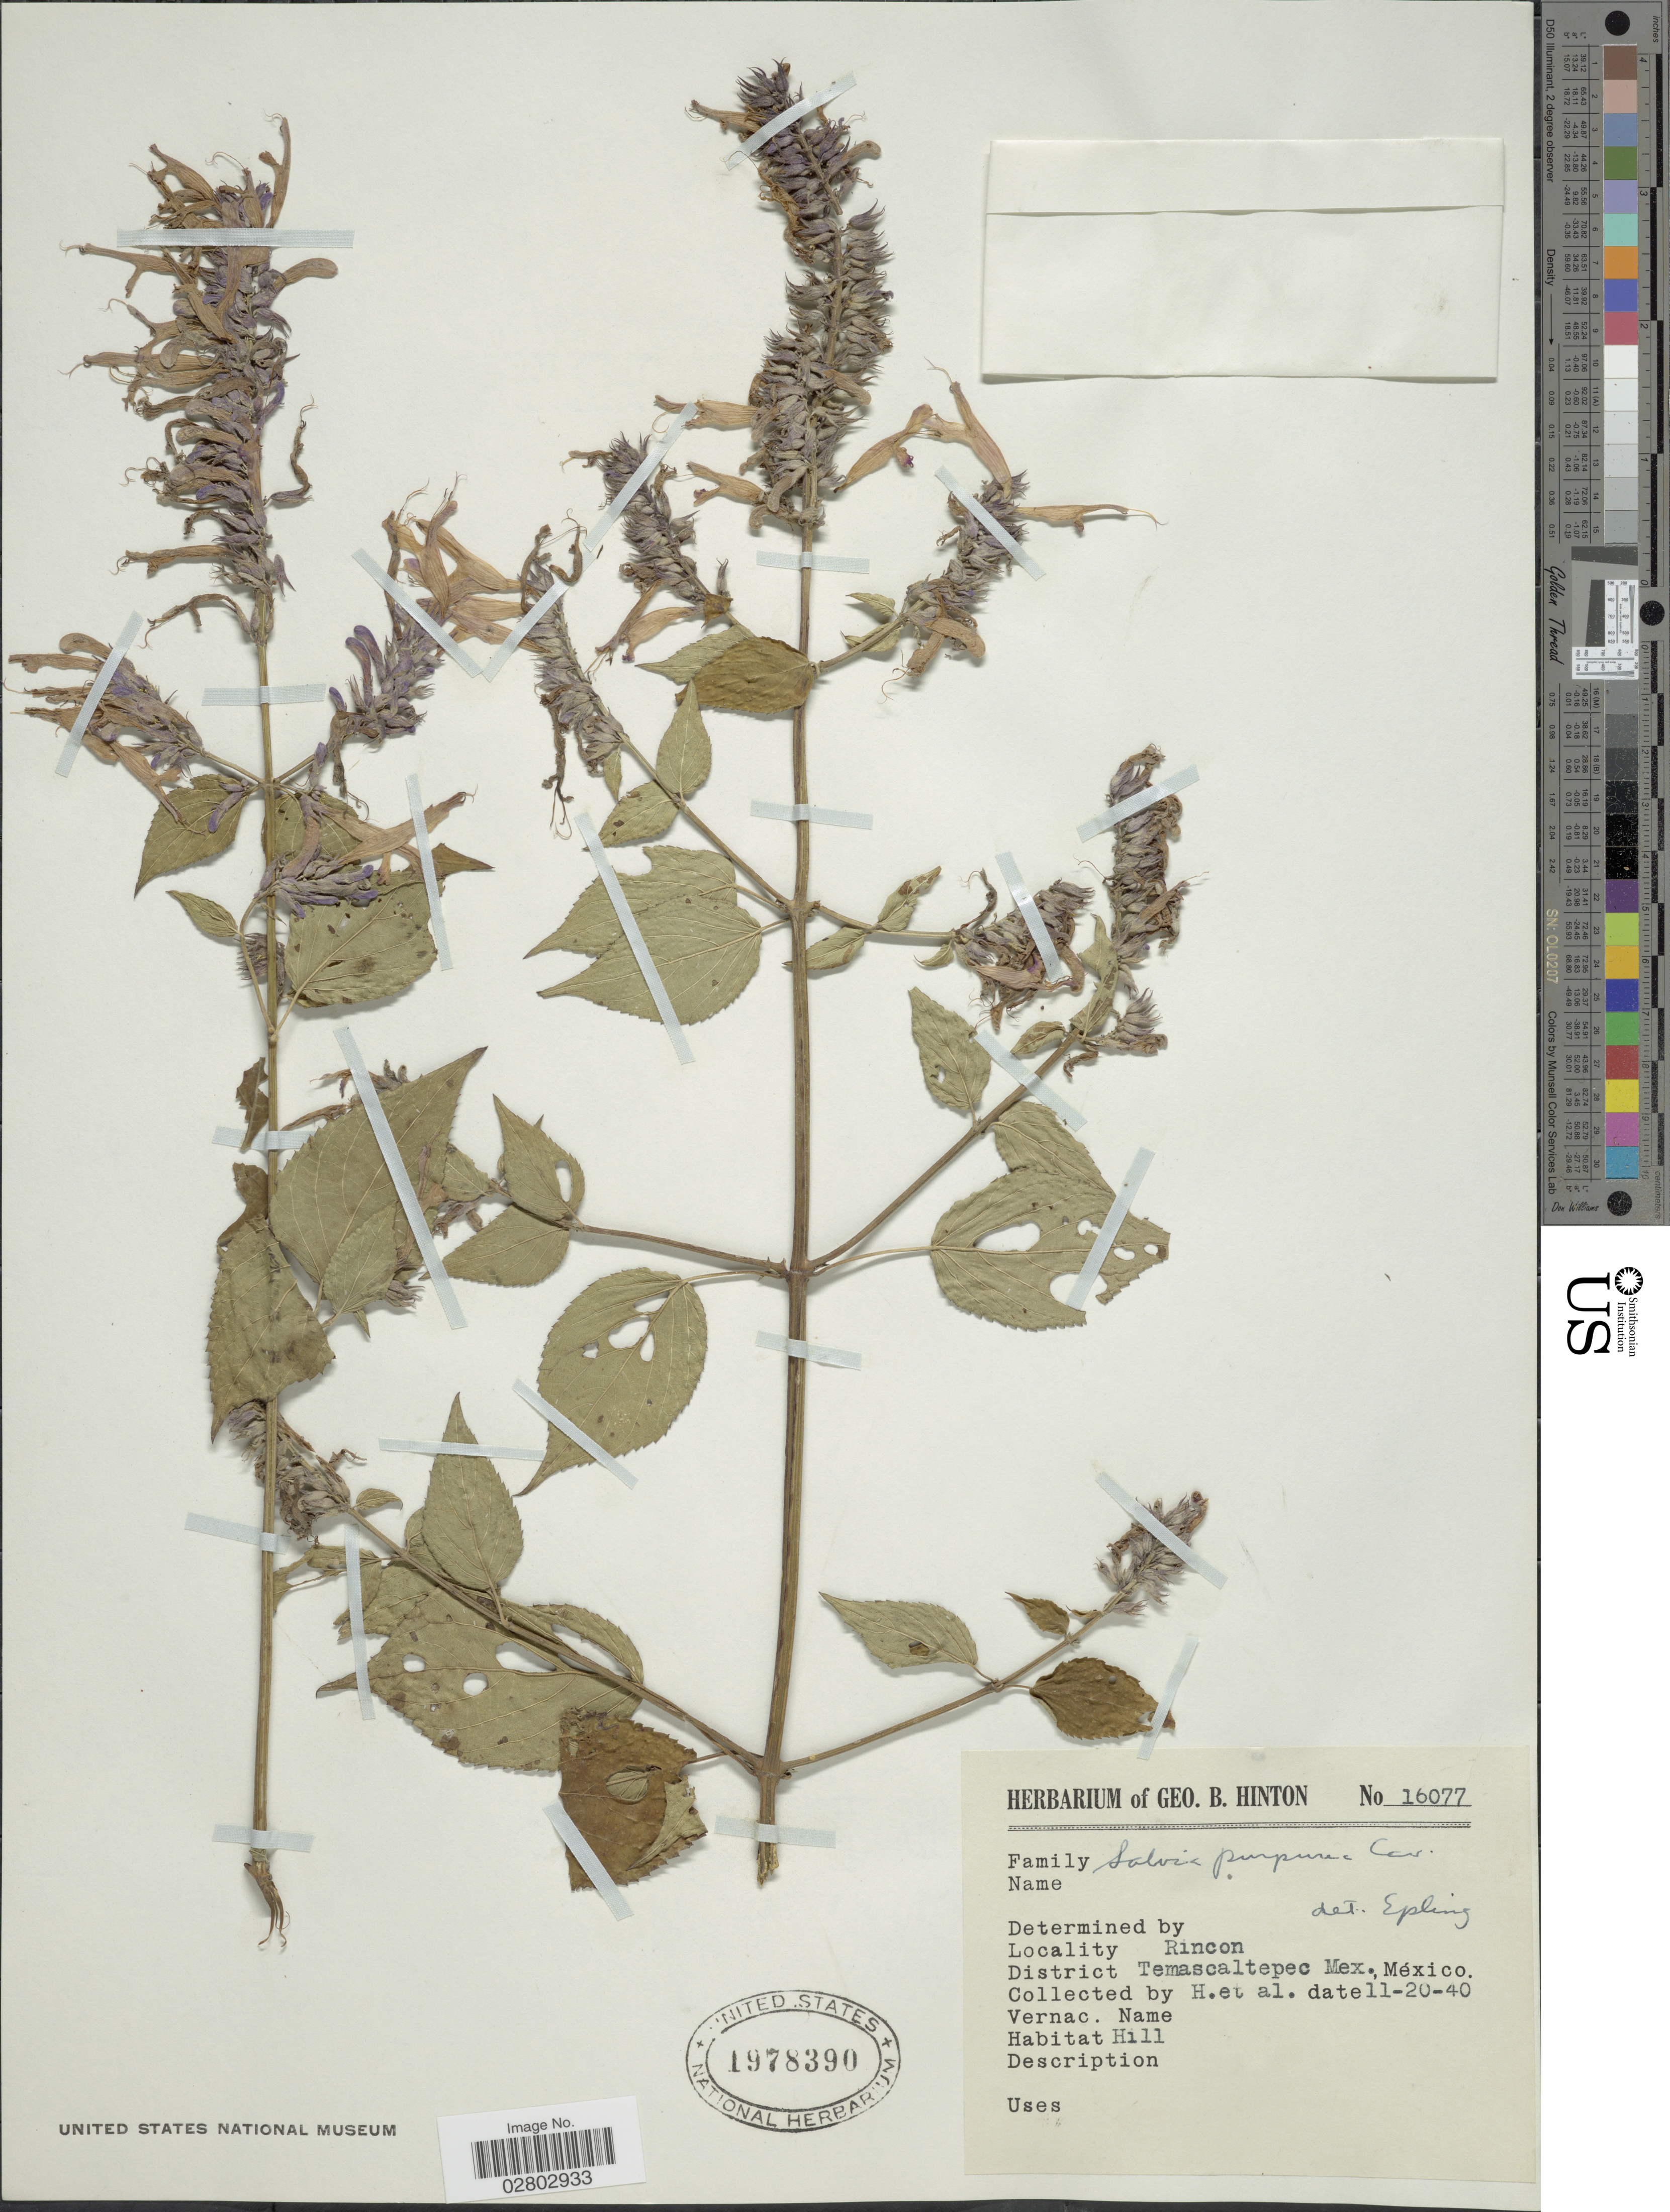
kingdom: Plantae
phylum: Tracheophyta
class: Magnoliopsida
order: Lamiales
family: Lamiaceae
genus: Salvia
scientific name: Salvia purpurea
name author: Cav.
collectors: G. B. Hinton & et al.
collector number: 16077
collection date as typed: Transcribed d/m/y: 20/11/40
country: Mexico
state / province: México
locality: Rincon, District Temacaltepec Mex., México.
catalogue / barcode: US 1978390